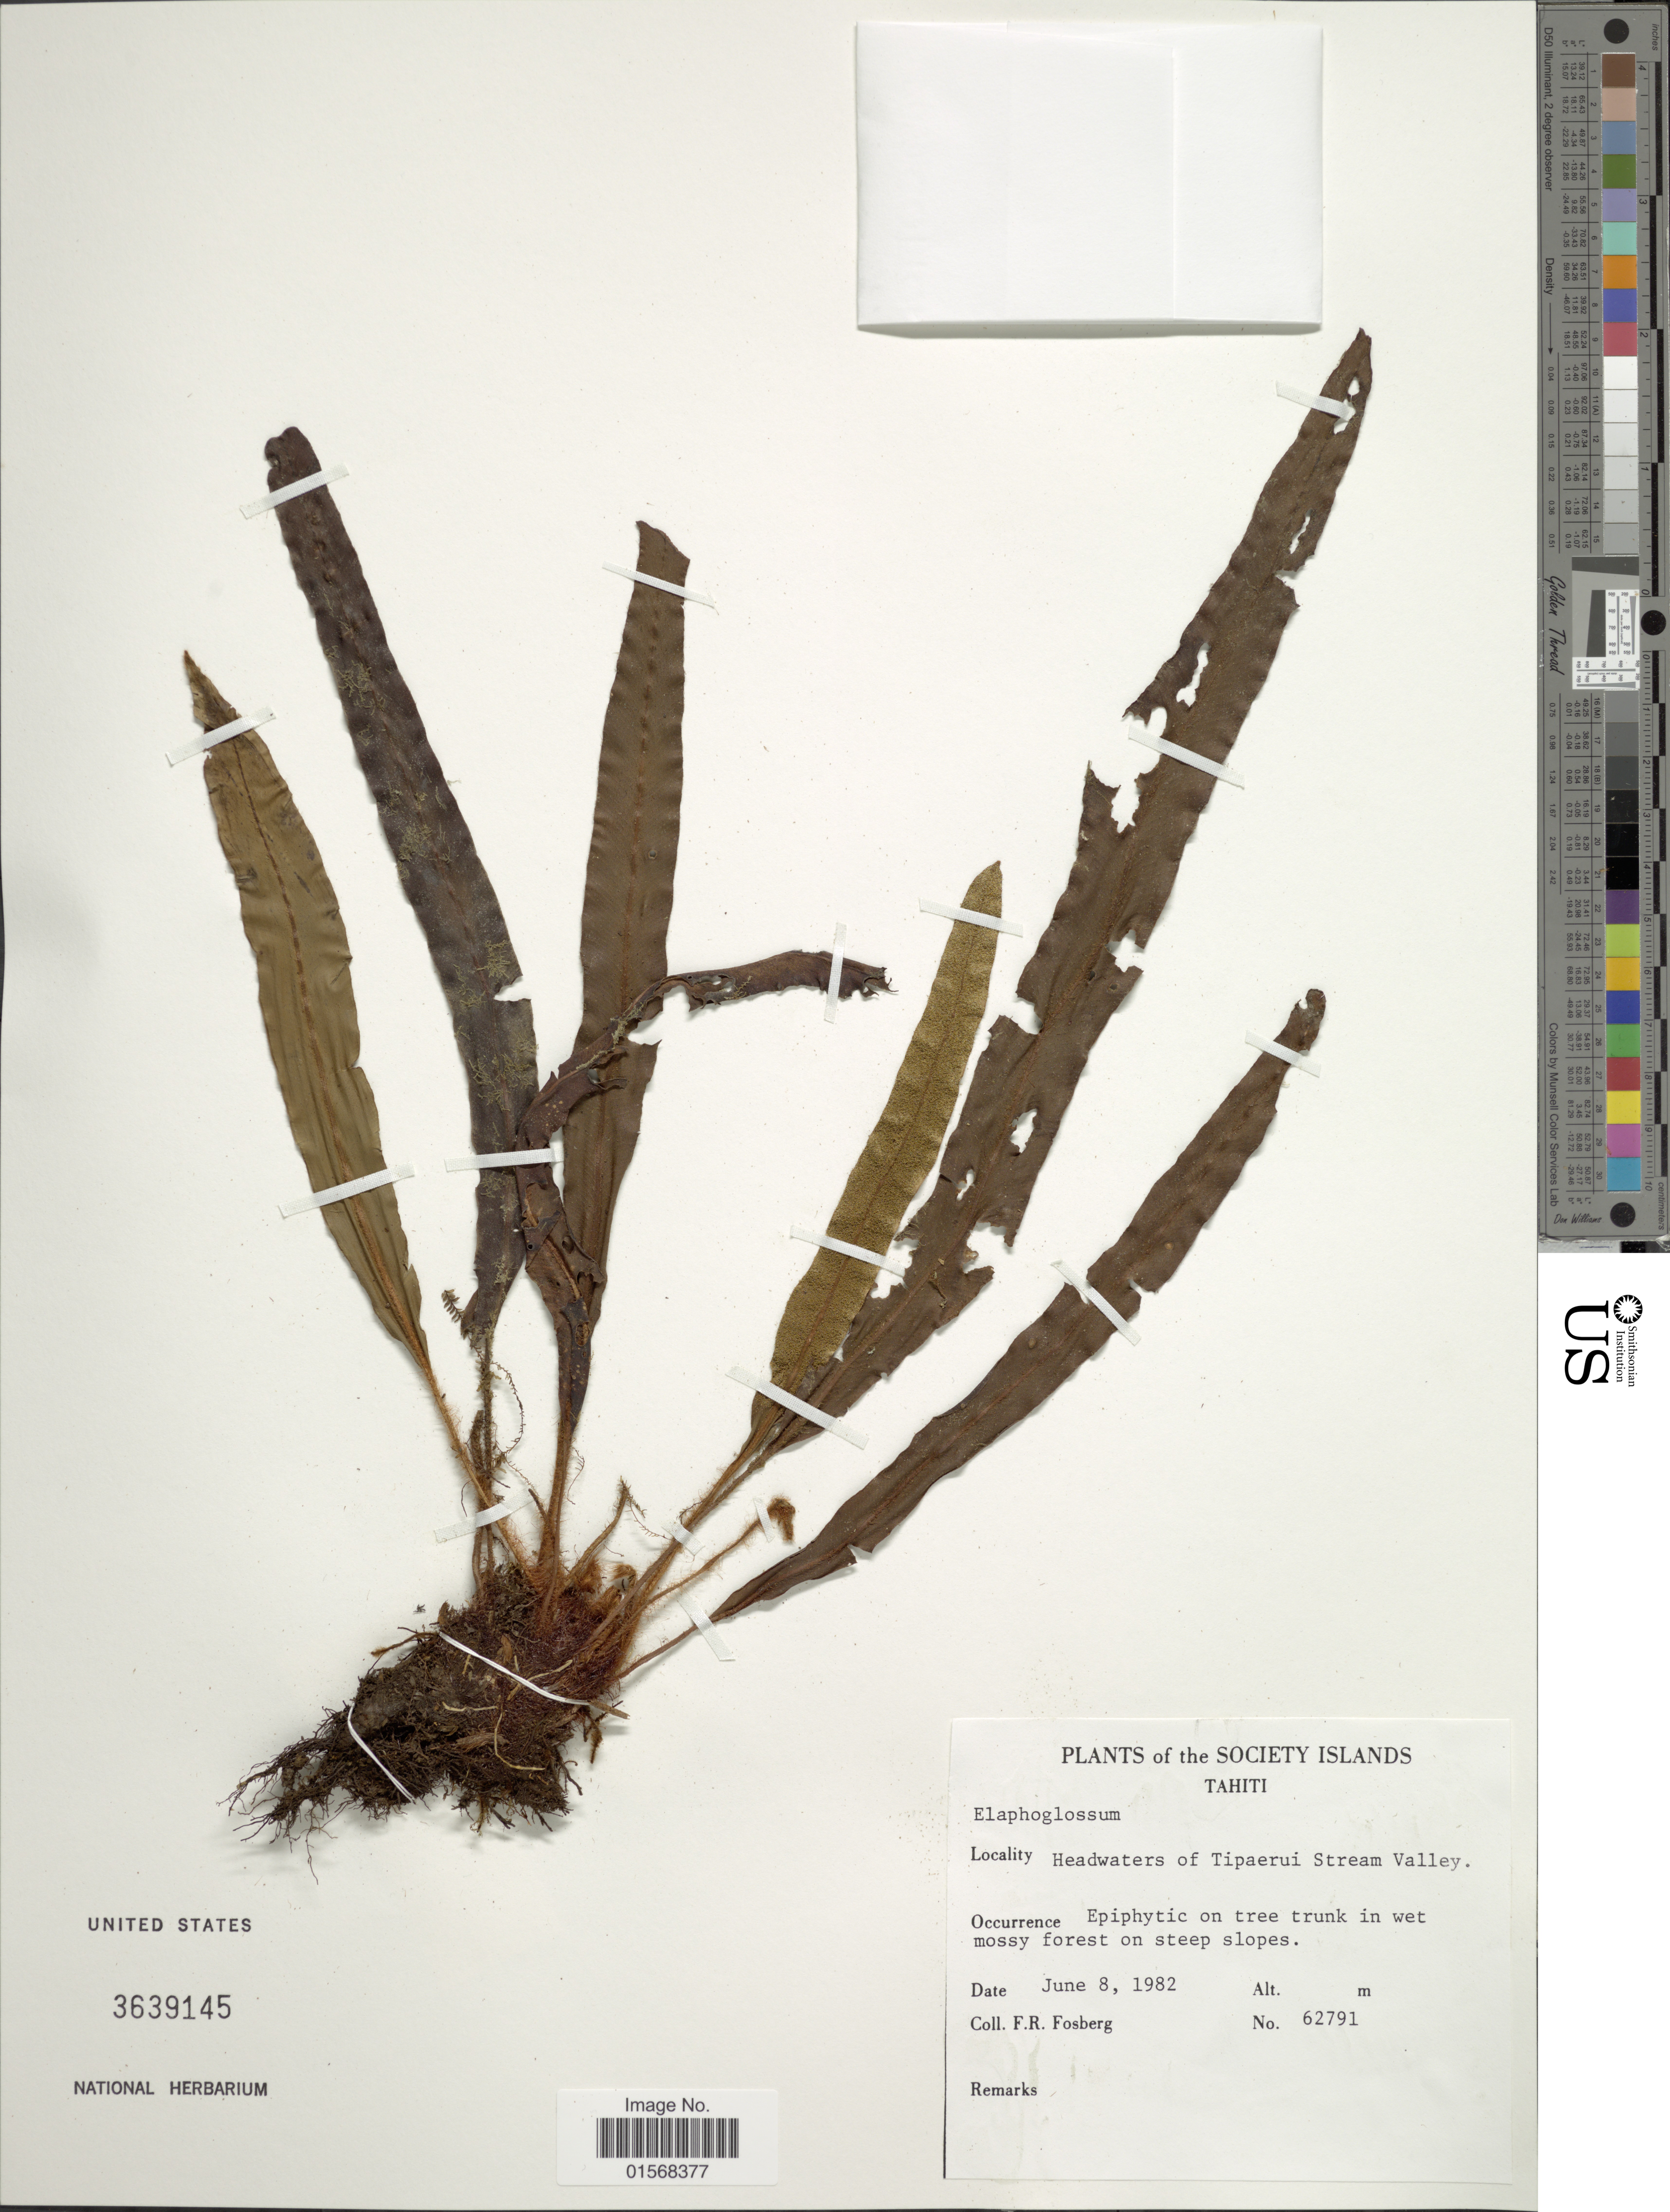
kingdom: Plantae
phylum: Tracheophyta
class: Polypodiopsida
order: Polypodiales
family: Dryopteridaceae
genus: Elaphoglossum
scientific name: Elaphoglossum samoense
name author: Brack.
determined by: Florence, J.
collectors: F. R. Fosberg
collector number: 62791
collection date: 1982-06-08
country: French Polynesia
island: Tahiti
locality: Society Islands, Headwaters of Tipaerui Stream Valley. Tahiti.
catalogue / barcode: US 3639145